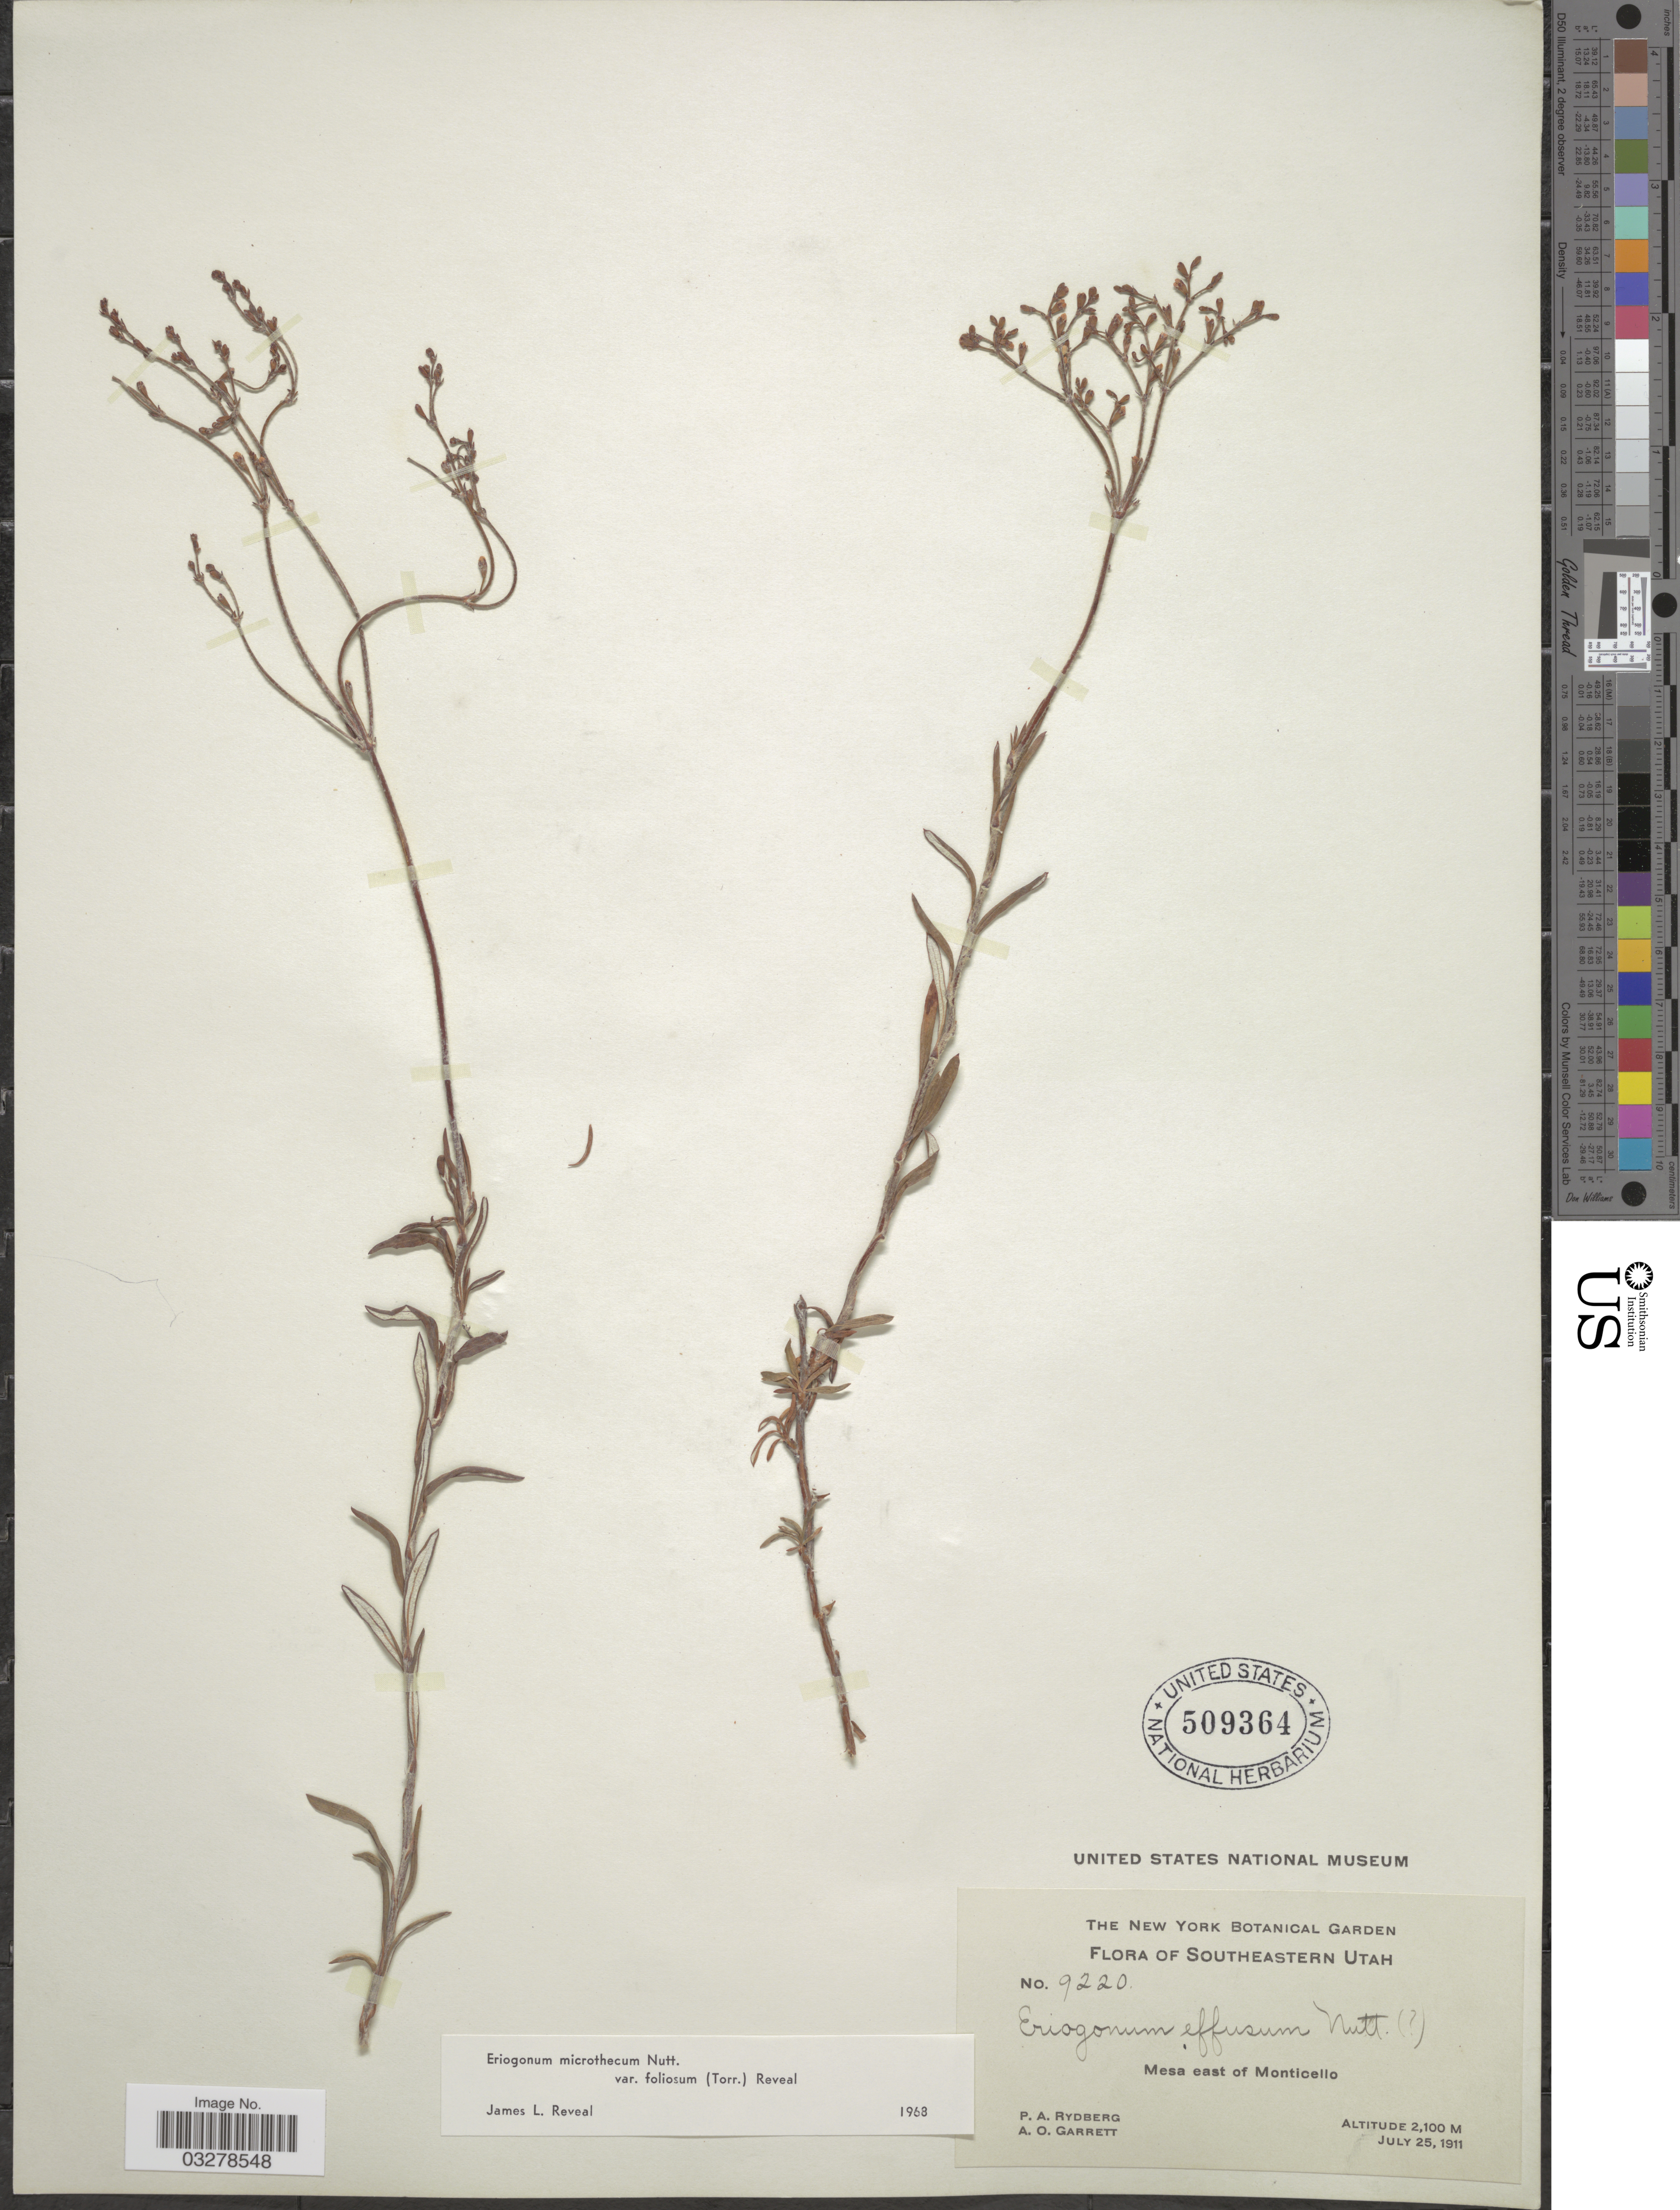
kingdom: Plantae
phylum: Tracheophyta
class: Magnoliopsida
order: Caryophyllales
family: Polygonaceae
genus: Eriogonum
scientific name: Eriogonum microtheca var. foliosum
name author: (Torr. & A. Gray) Reveal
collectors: P. A. Rydberg & A. O. Garrett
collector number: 9220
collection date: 1911-07-25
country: United States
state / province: Utah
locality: Southeastern Utah. Mesa east of Monticello.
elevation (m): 2100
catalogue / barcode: US 509364